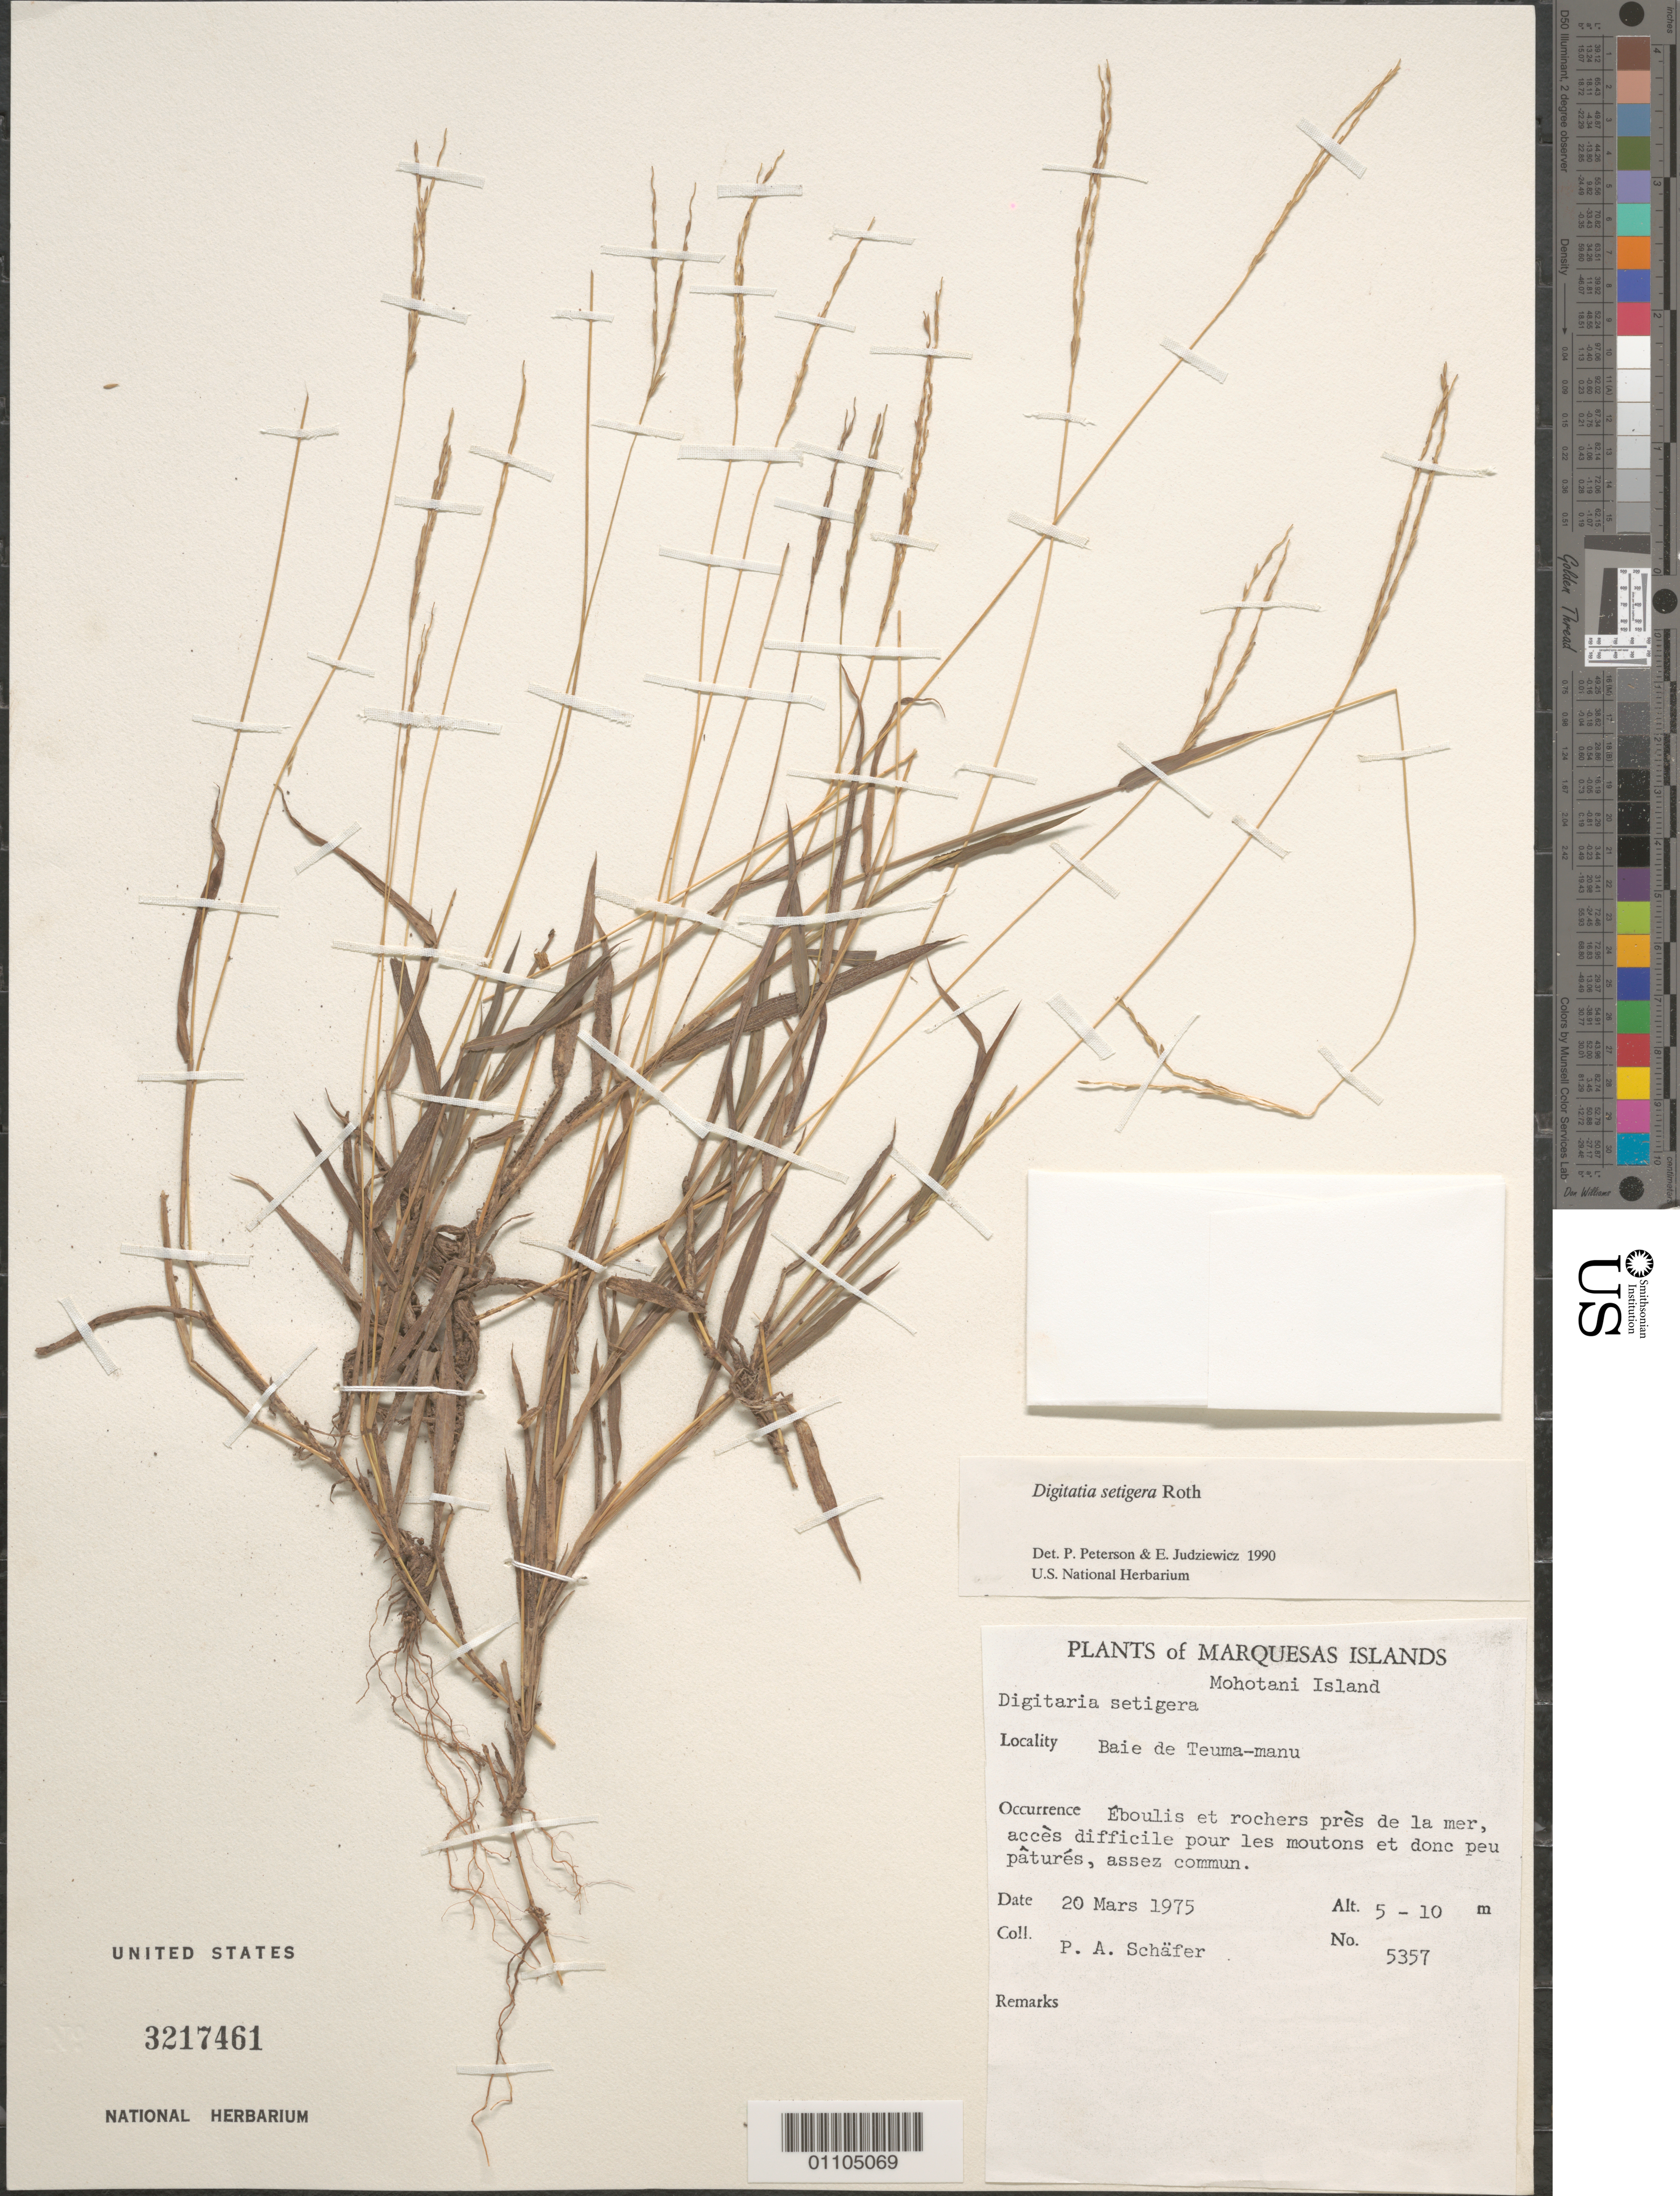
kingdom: Plantae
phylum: Tracheophyta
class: Liliopsida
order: Poales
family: Poaceae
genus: Digitaria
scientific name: Digitaria setigera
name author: Roth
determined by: Peterson, P. M.; Judziewicz, E. J.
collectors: P. A. Schäfer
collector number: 5357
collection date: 1975-03-20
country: French Polynesia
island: Mohotani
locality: Baie de Teuma-manu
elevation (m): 5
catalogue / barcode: US 3217461